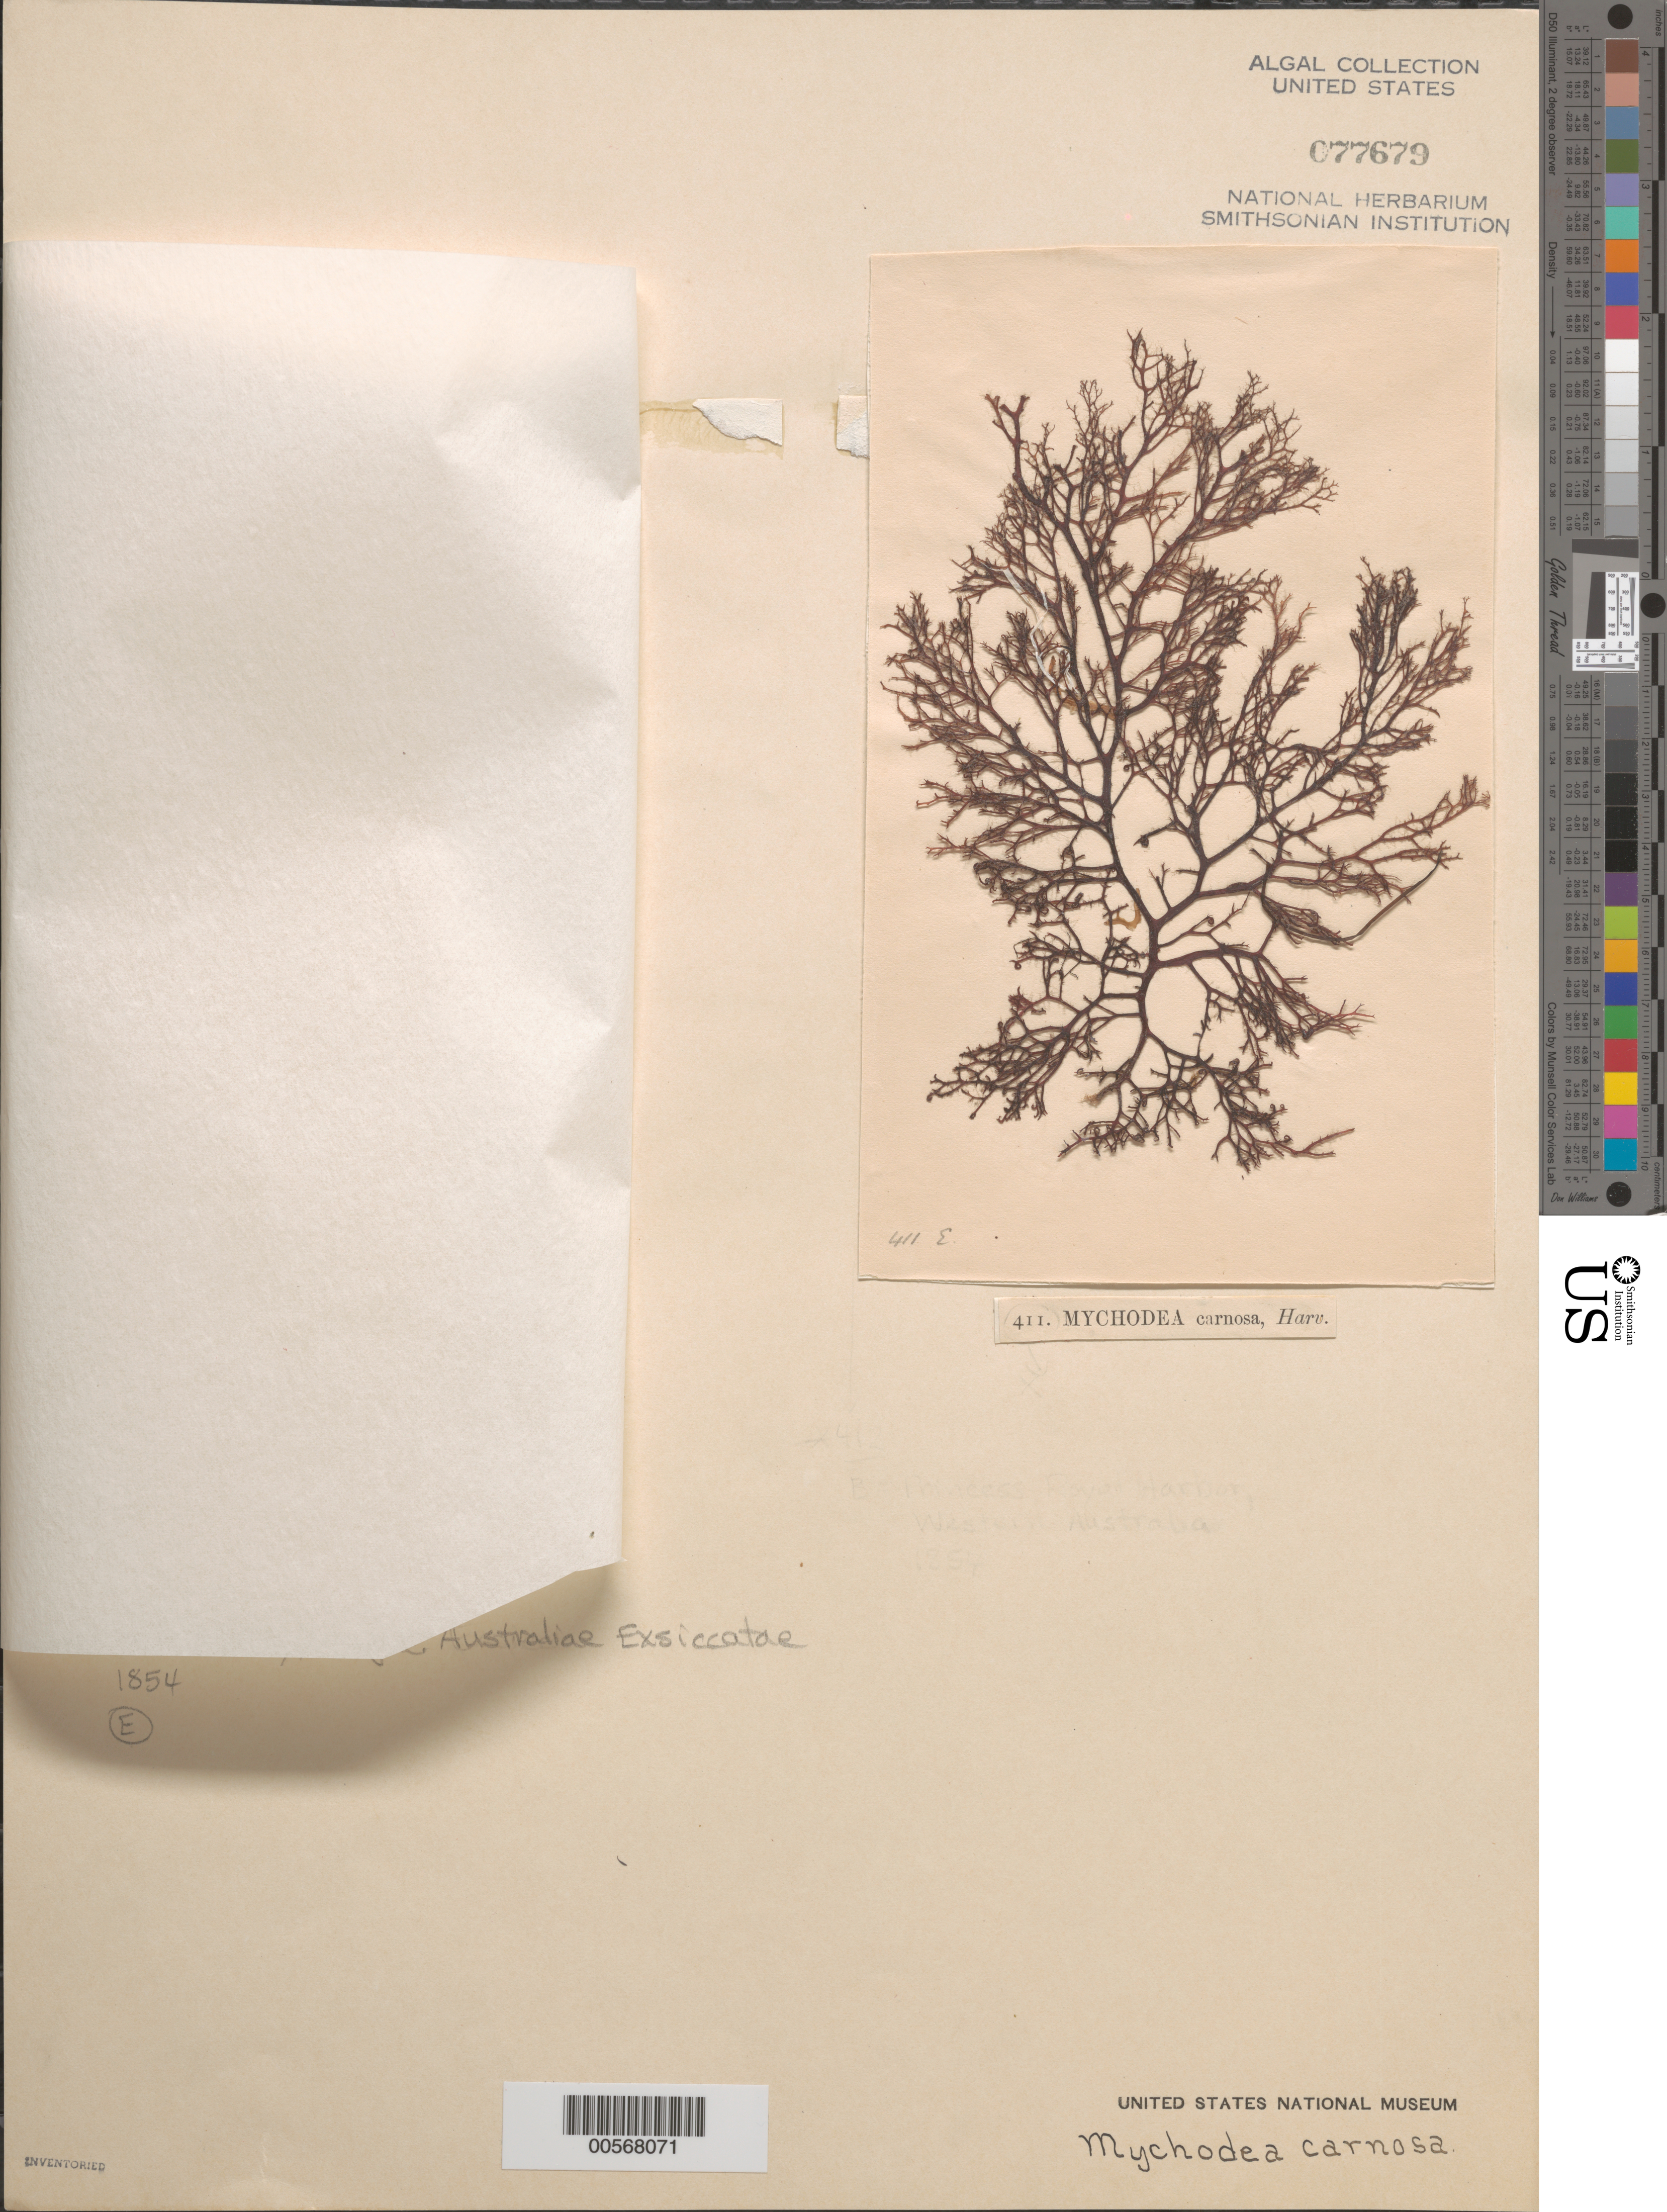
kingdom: Plantae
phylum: Rhodophyta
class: Florideophyceae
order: Gigartinales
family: Mychodeaceae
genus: Mychodea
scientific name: Mychodea carnosa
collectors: W. Harvey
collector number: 411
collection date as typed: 1854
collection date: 1854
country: Australia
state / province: Western Australia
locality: Princess Royal Harbor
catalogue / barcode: US 77679